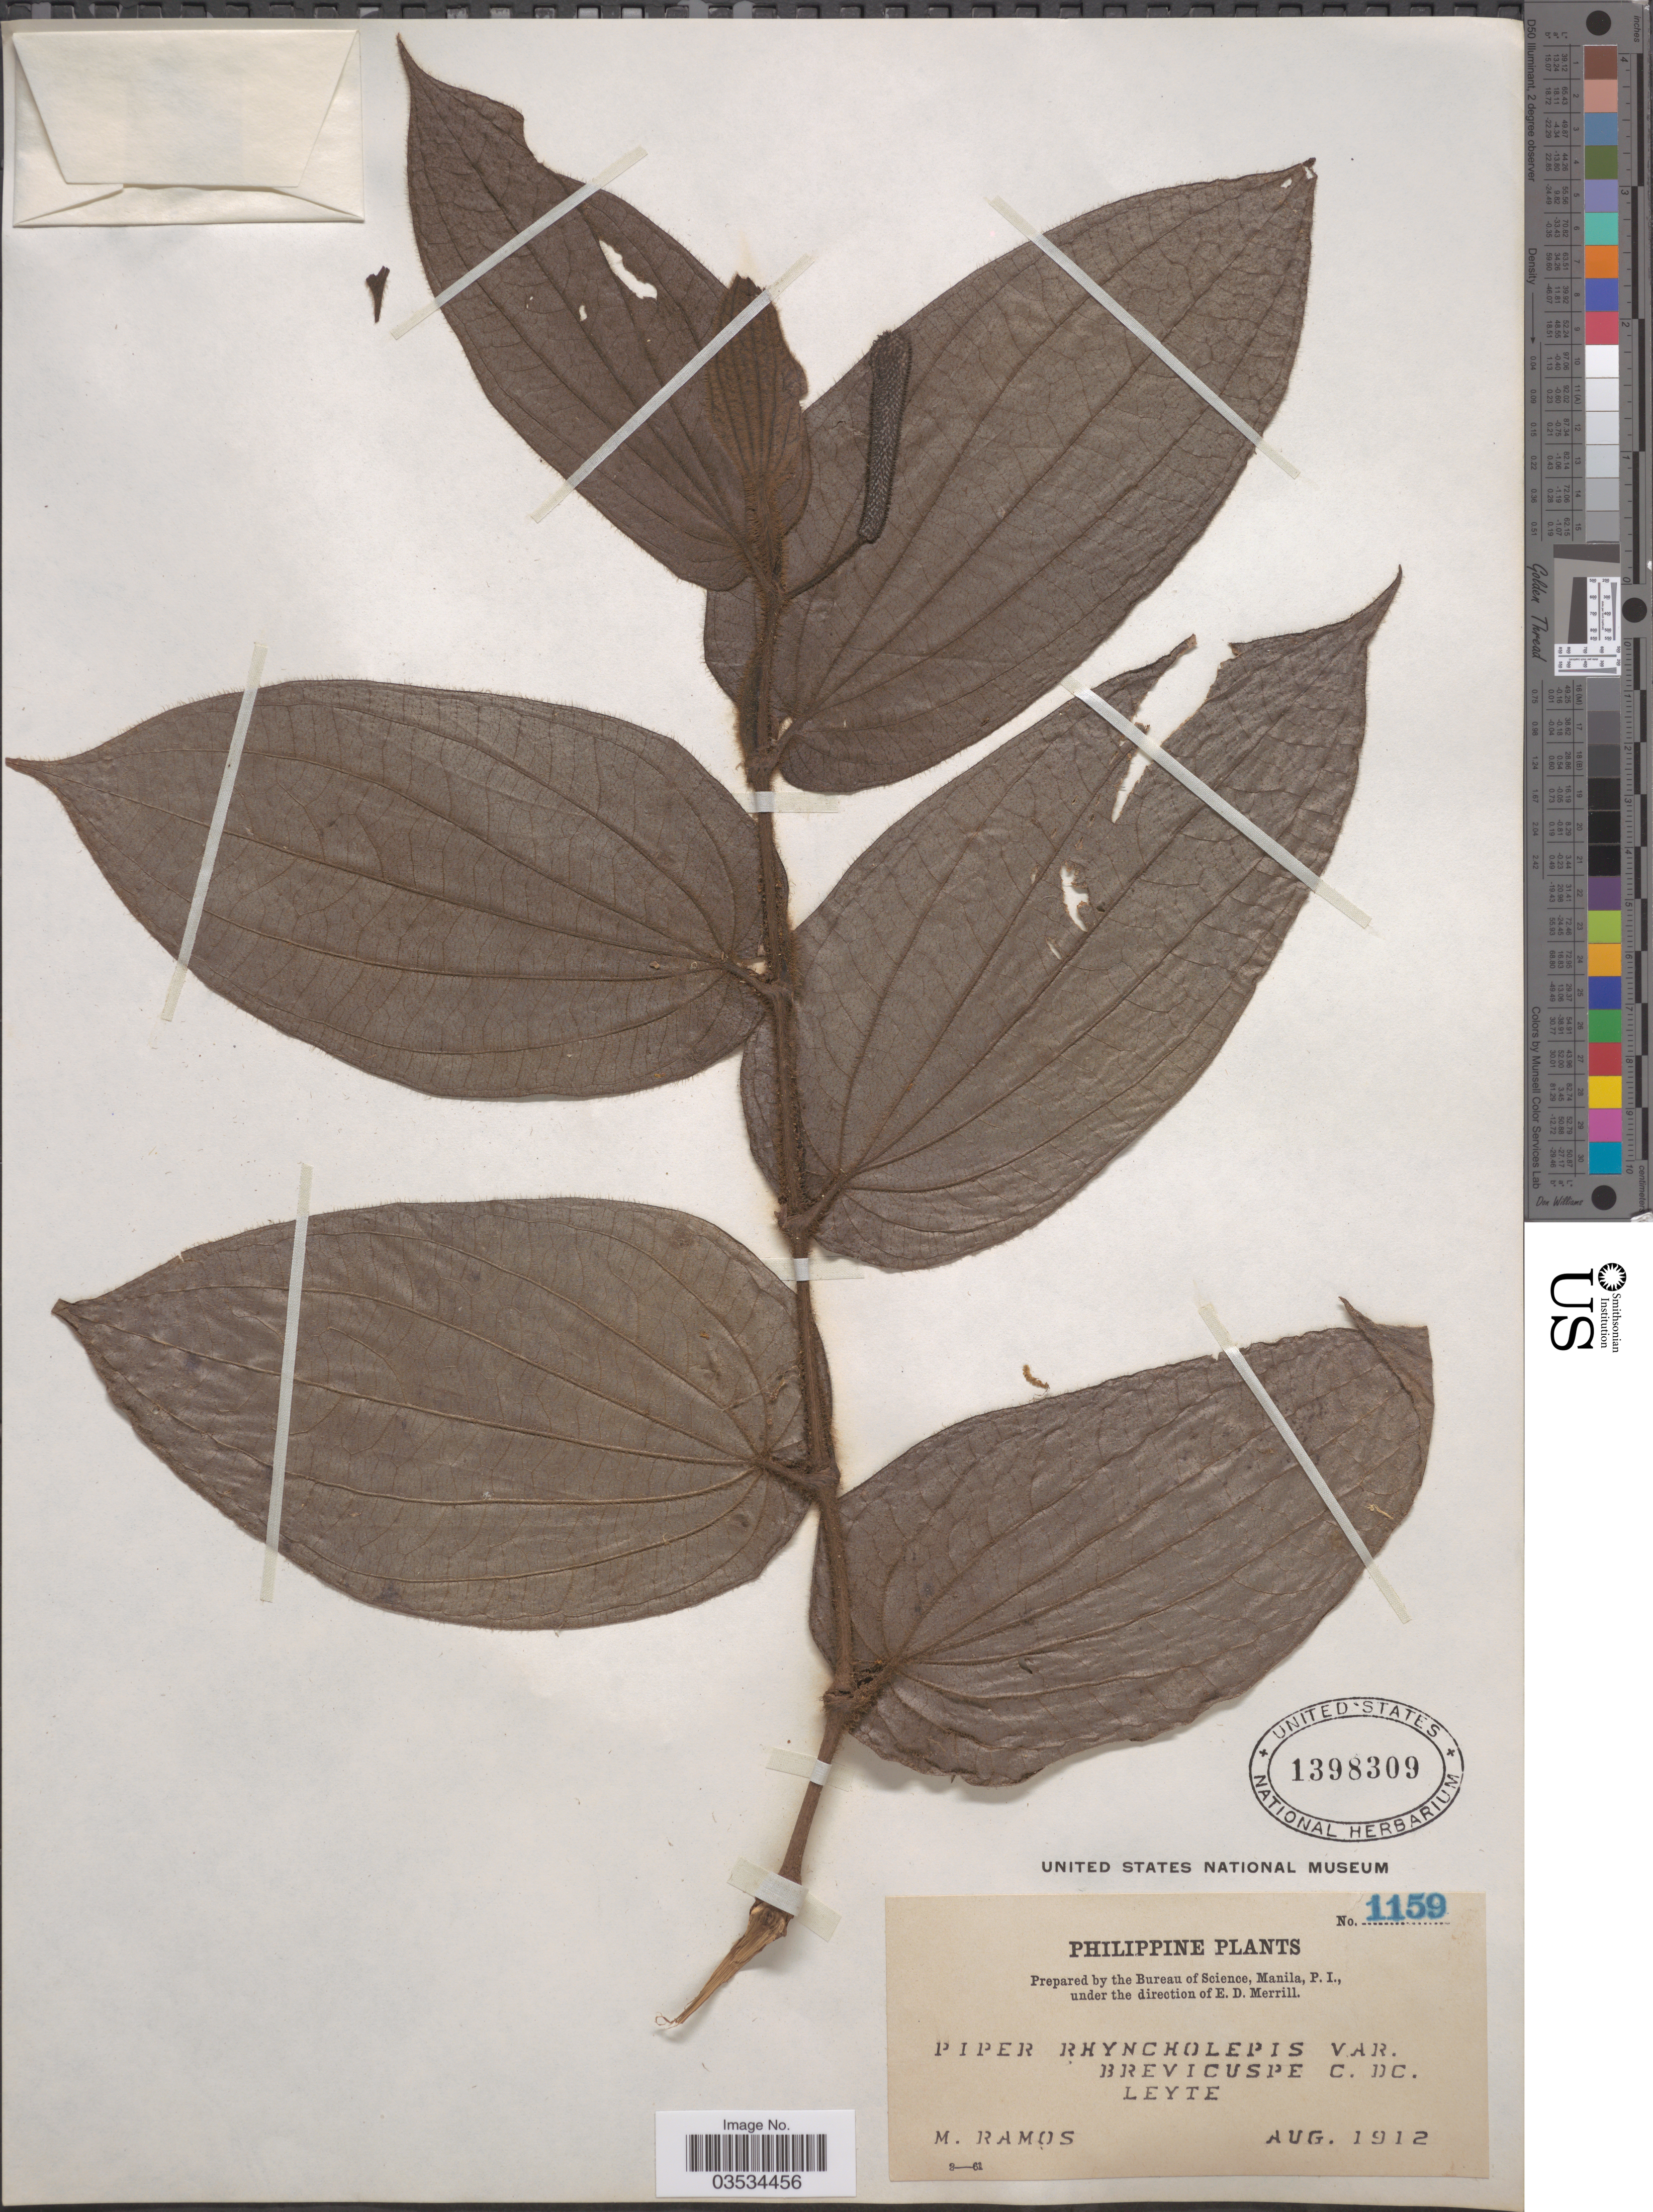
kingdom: Plantae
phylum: Tracheophyta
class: Magnoliopsida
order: Piperales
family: Piperaceae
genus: Piper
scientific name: Piper brevicuspe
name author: Merr.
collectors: M. Ramos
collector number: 1159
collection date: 1912-08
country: Philippines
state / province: Eastern Visayas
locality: Leyte.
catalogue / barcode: US 1398309